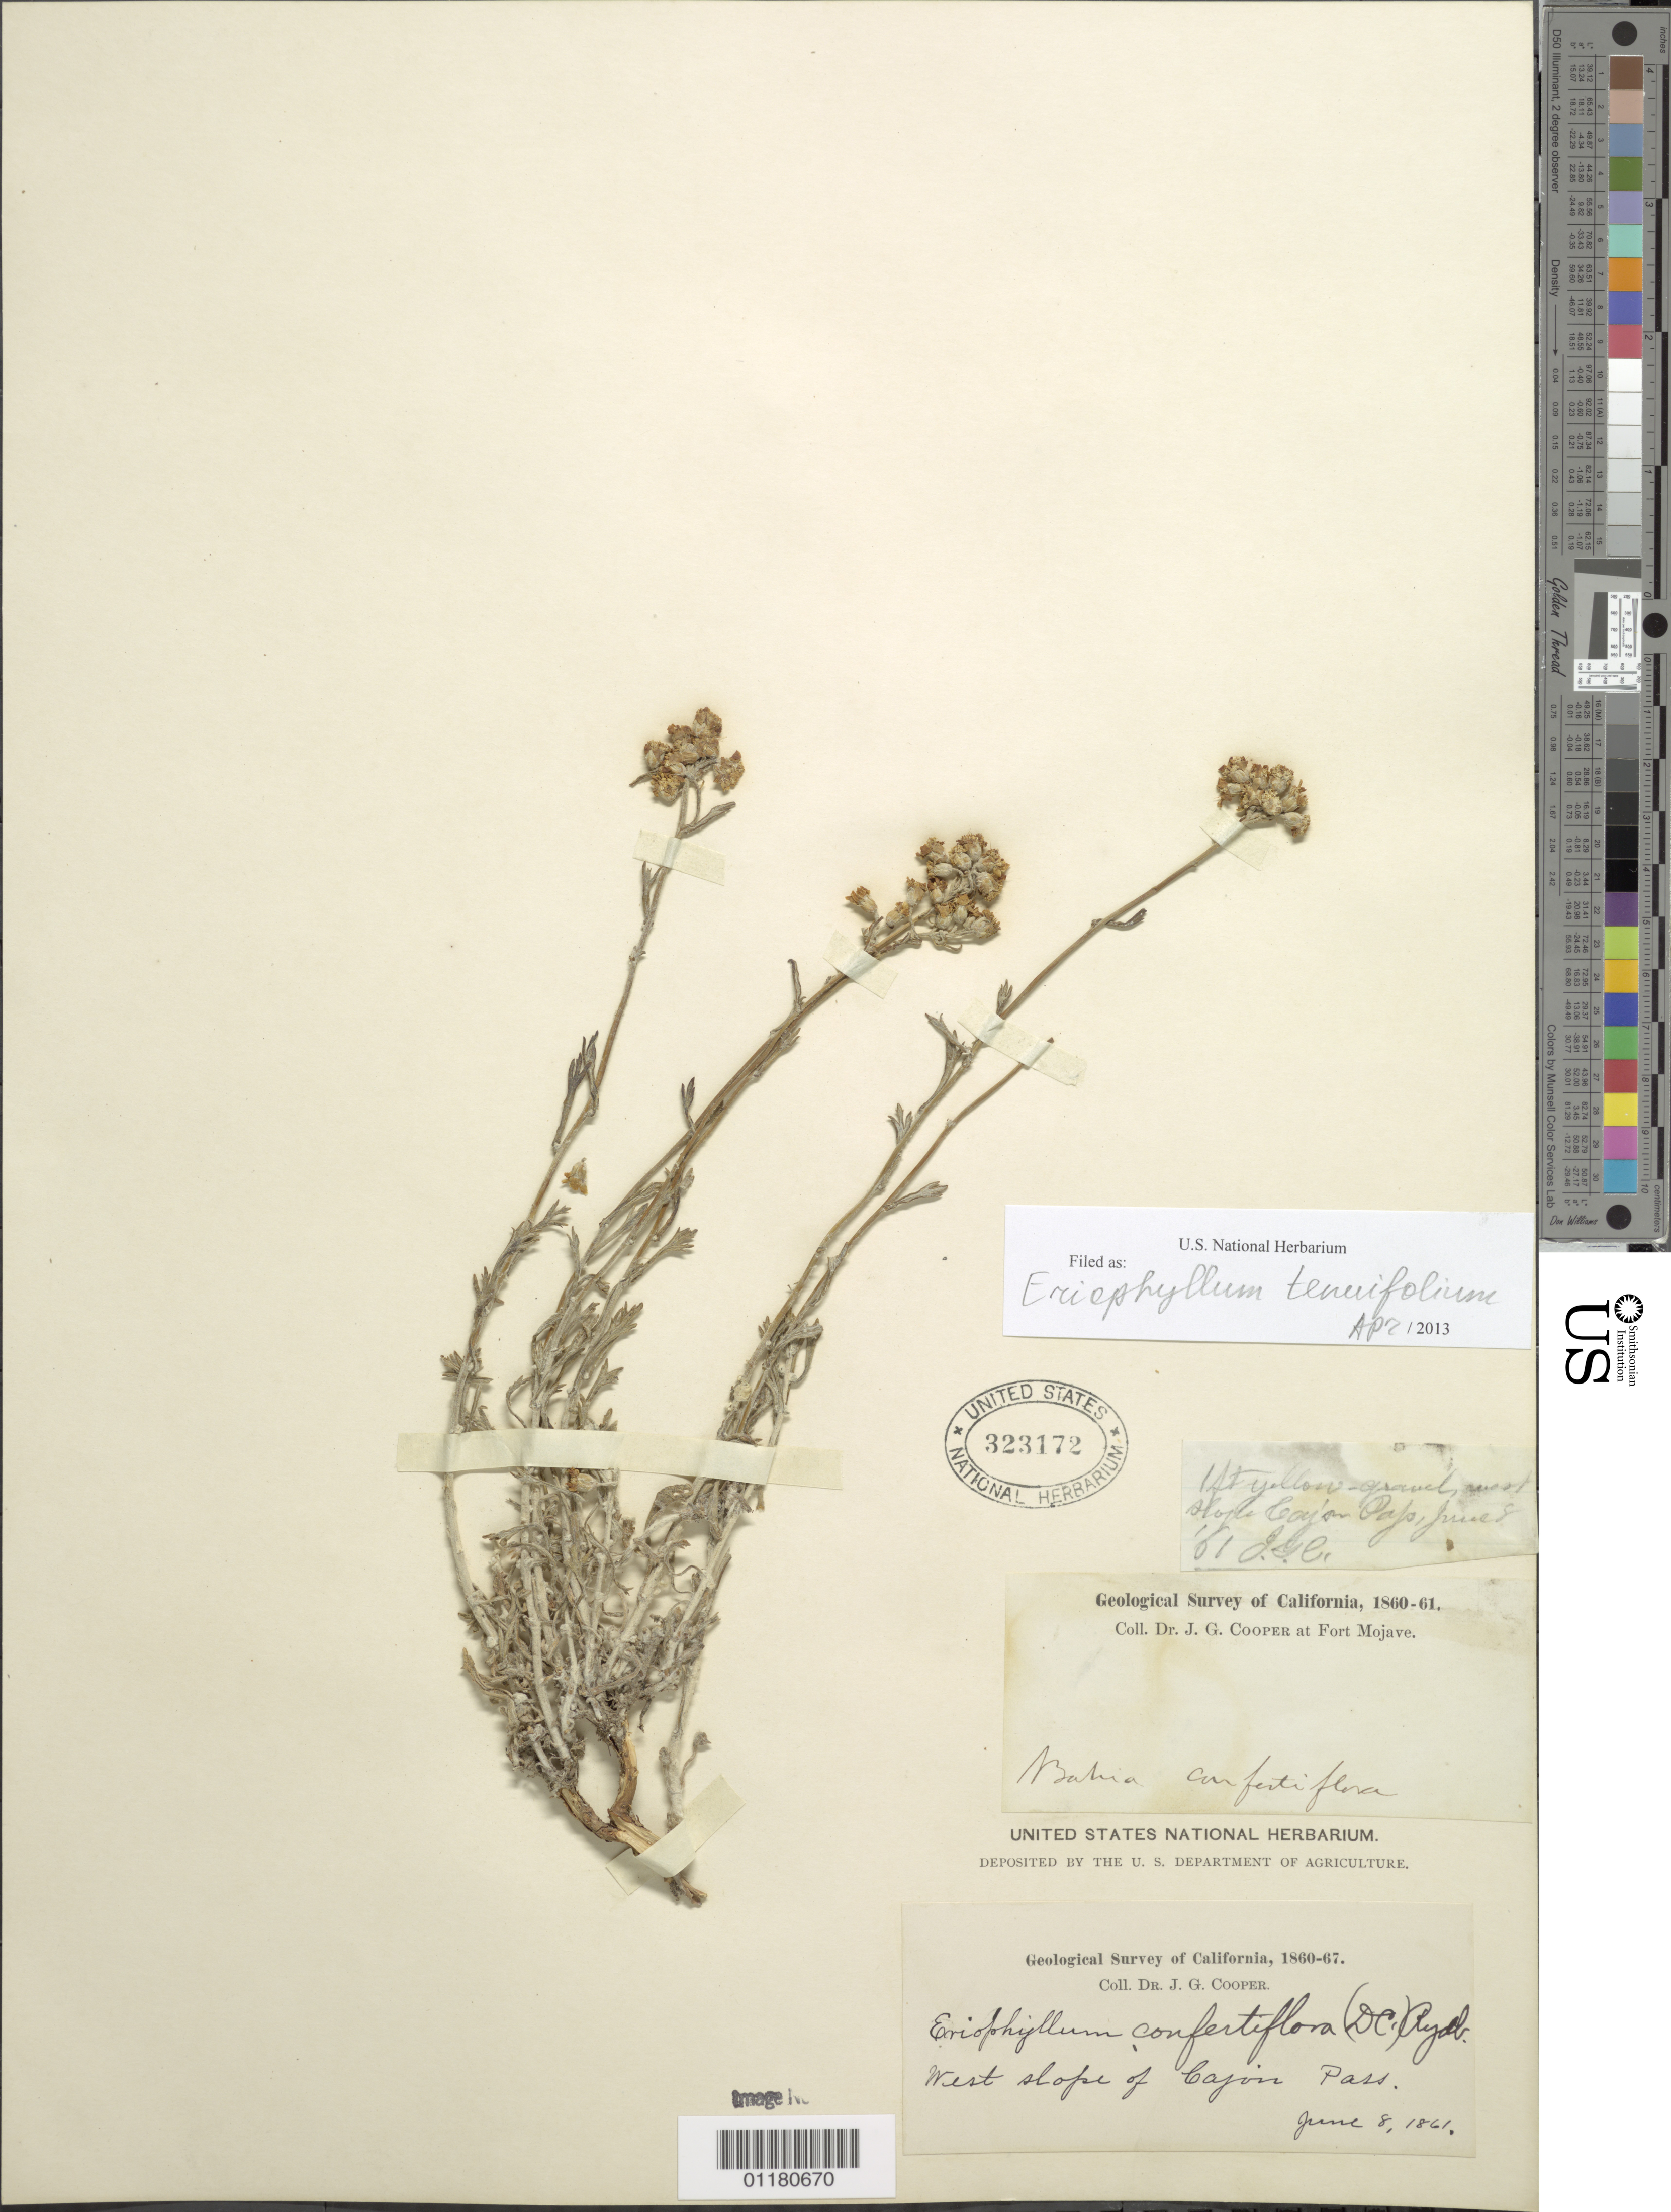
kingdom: Plantae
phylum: Tracheophyta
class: Magnoliopsida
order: Asterales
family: Asteraceae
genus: Eriophyllum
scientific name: Eriophyllum tenuifolium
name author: (DC.) Rydb.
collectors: J. G. Cooper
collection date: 1861-06-08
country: United States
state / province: California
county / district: San Bernardino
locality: West slope of Cajon Pass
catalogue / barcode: US 323172